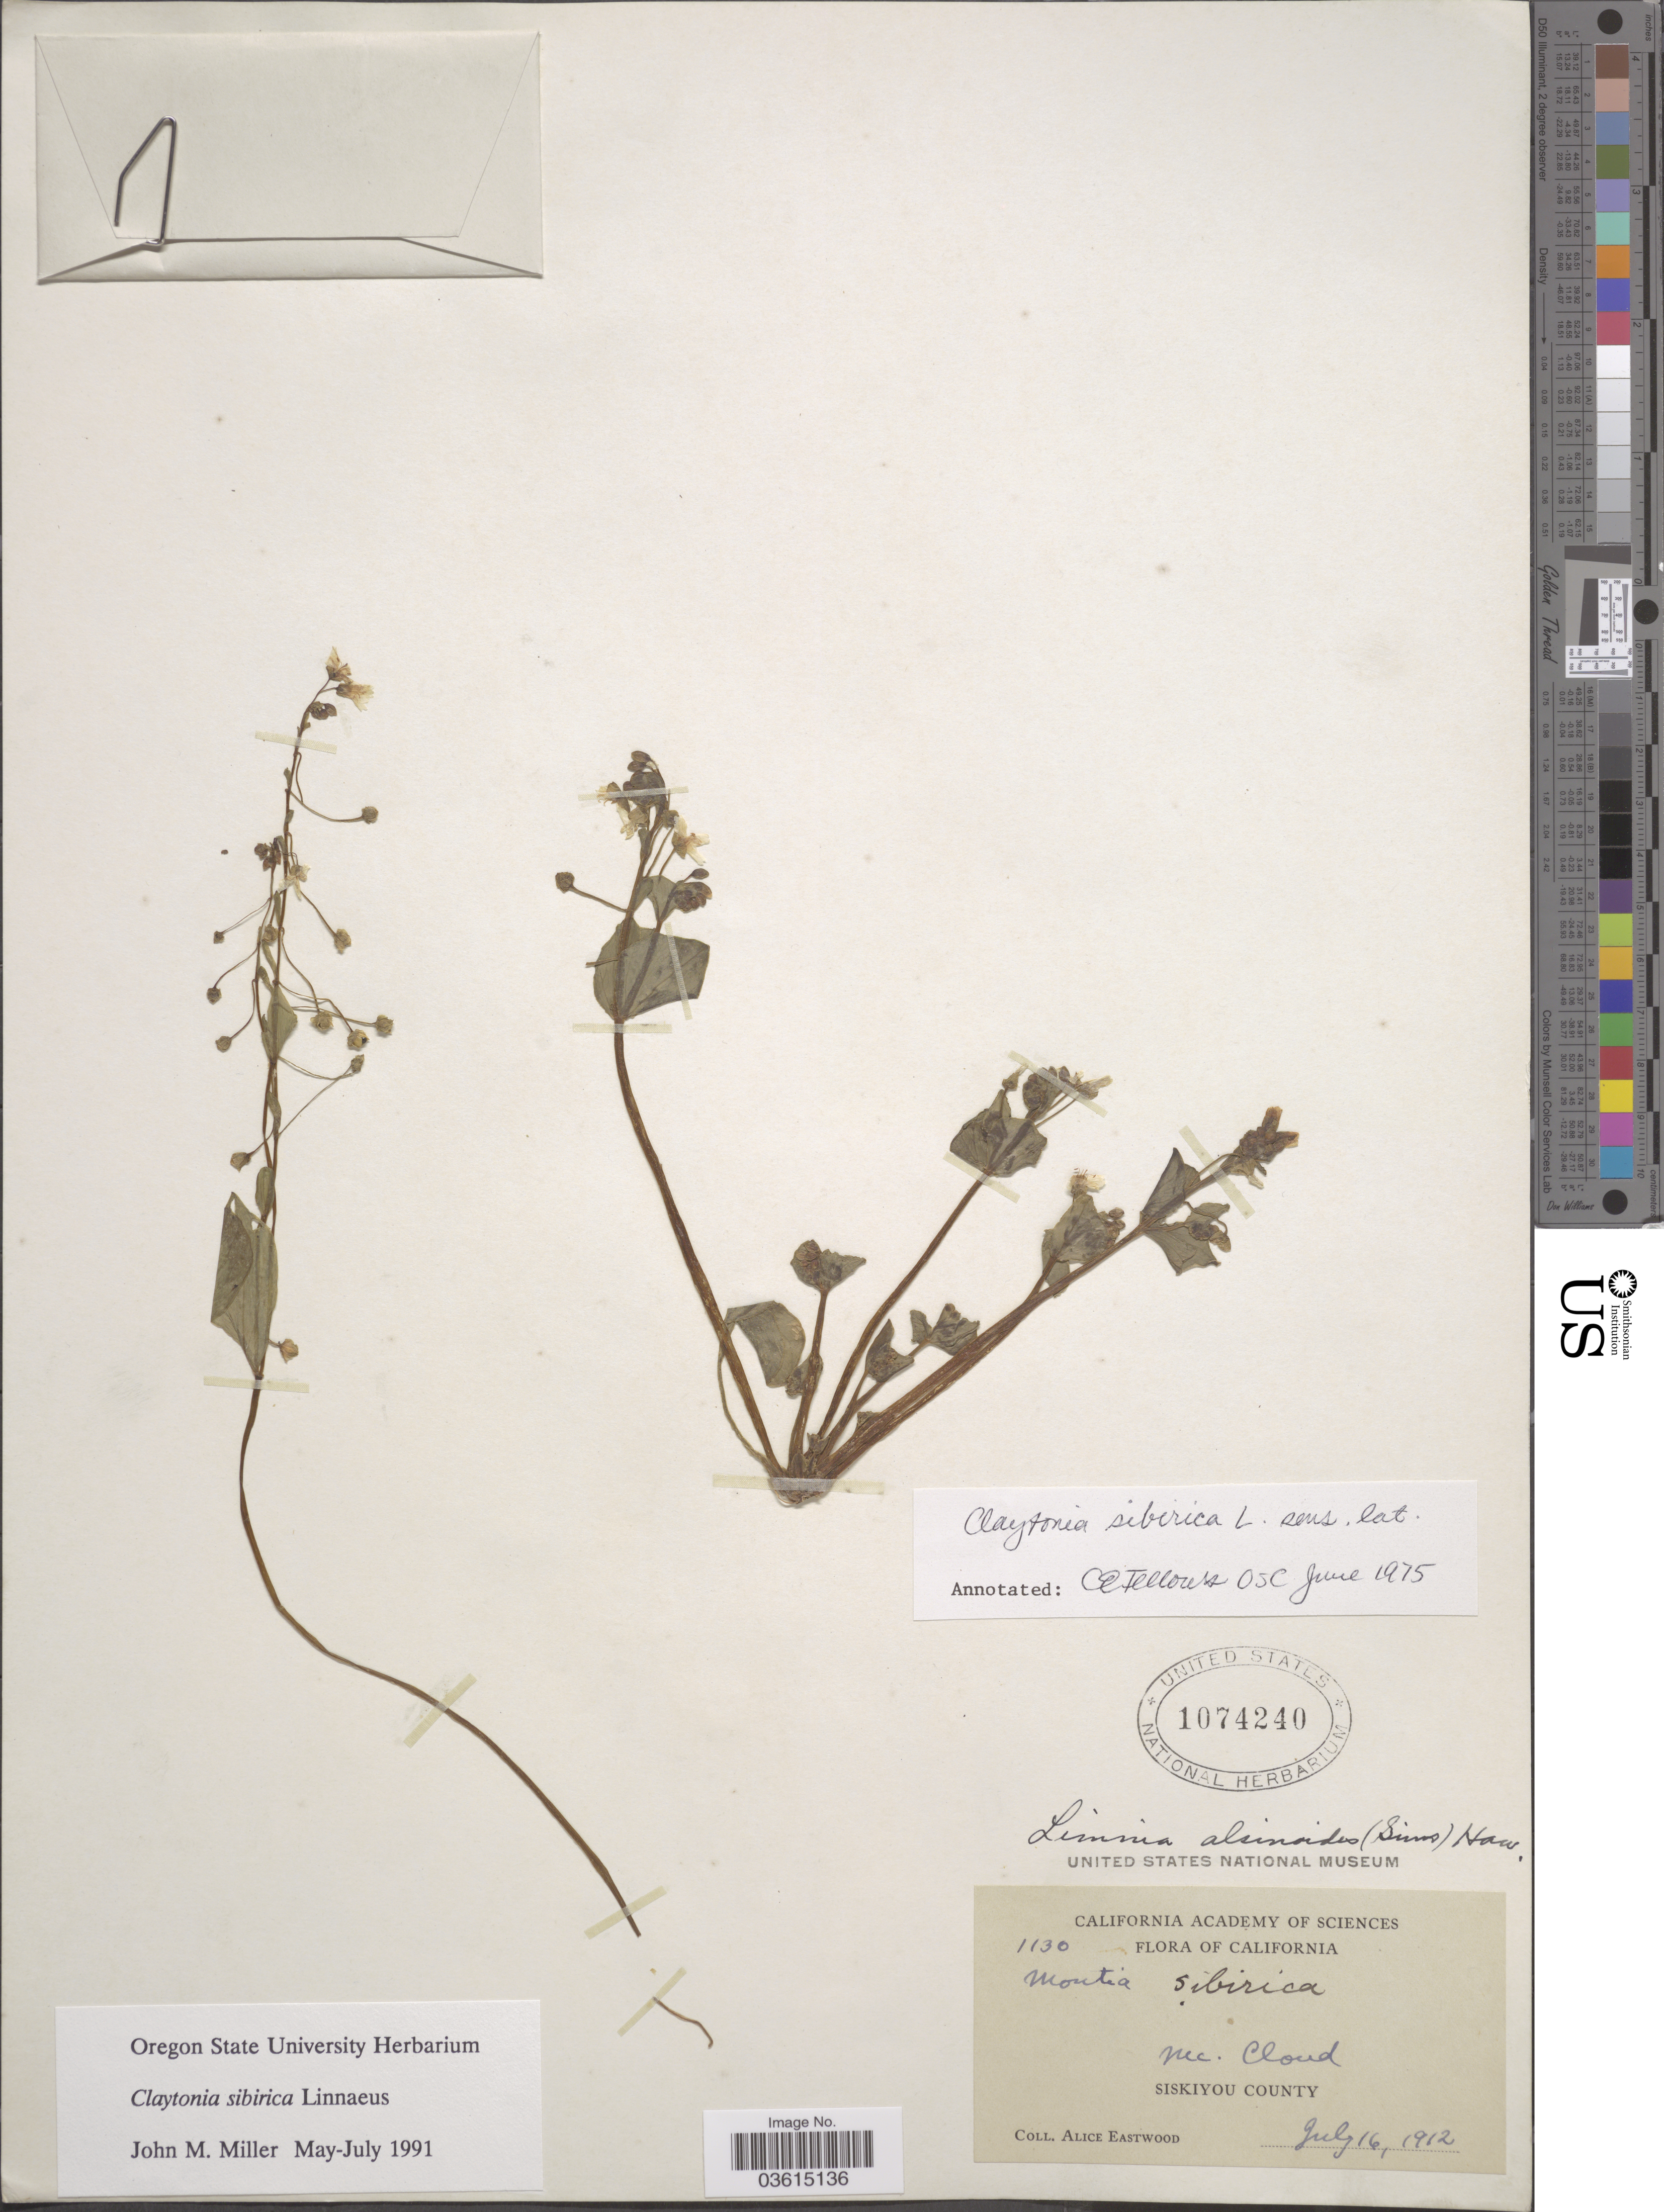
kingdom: Plantae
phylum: Tracheophyta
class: Magnoliopsida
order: Caryophyllales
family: Montiaceae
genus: Claytonia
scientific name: Claytonia sibirica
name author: L.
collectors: A. Eastwood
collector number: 1130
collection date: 1912-07-16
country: United States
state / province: California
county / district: Siskiyou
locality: Mc. Cloud. Siskiyou County.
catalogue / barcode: US 1074240